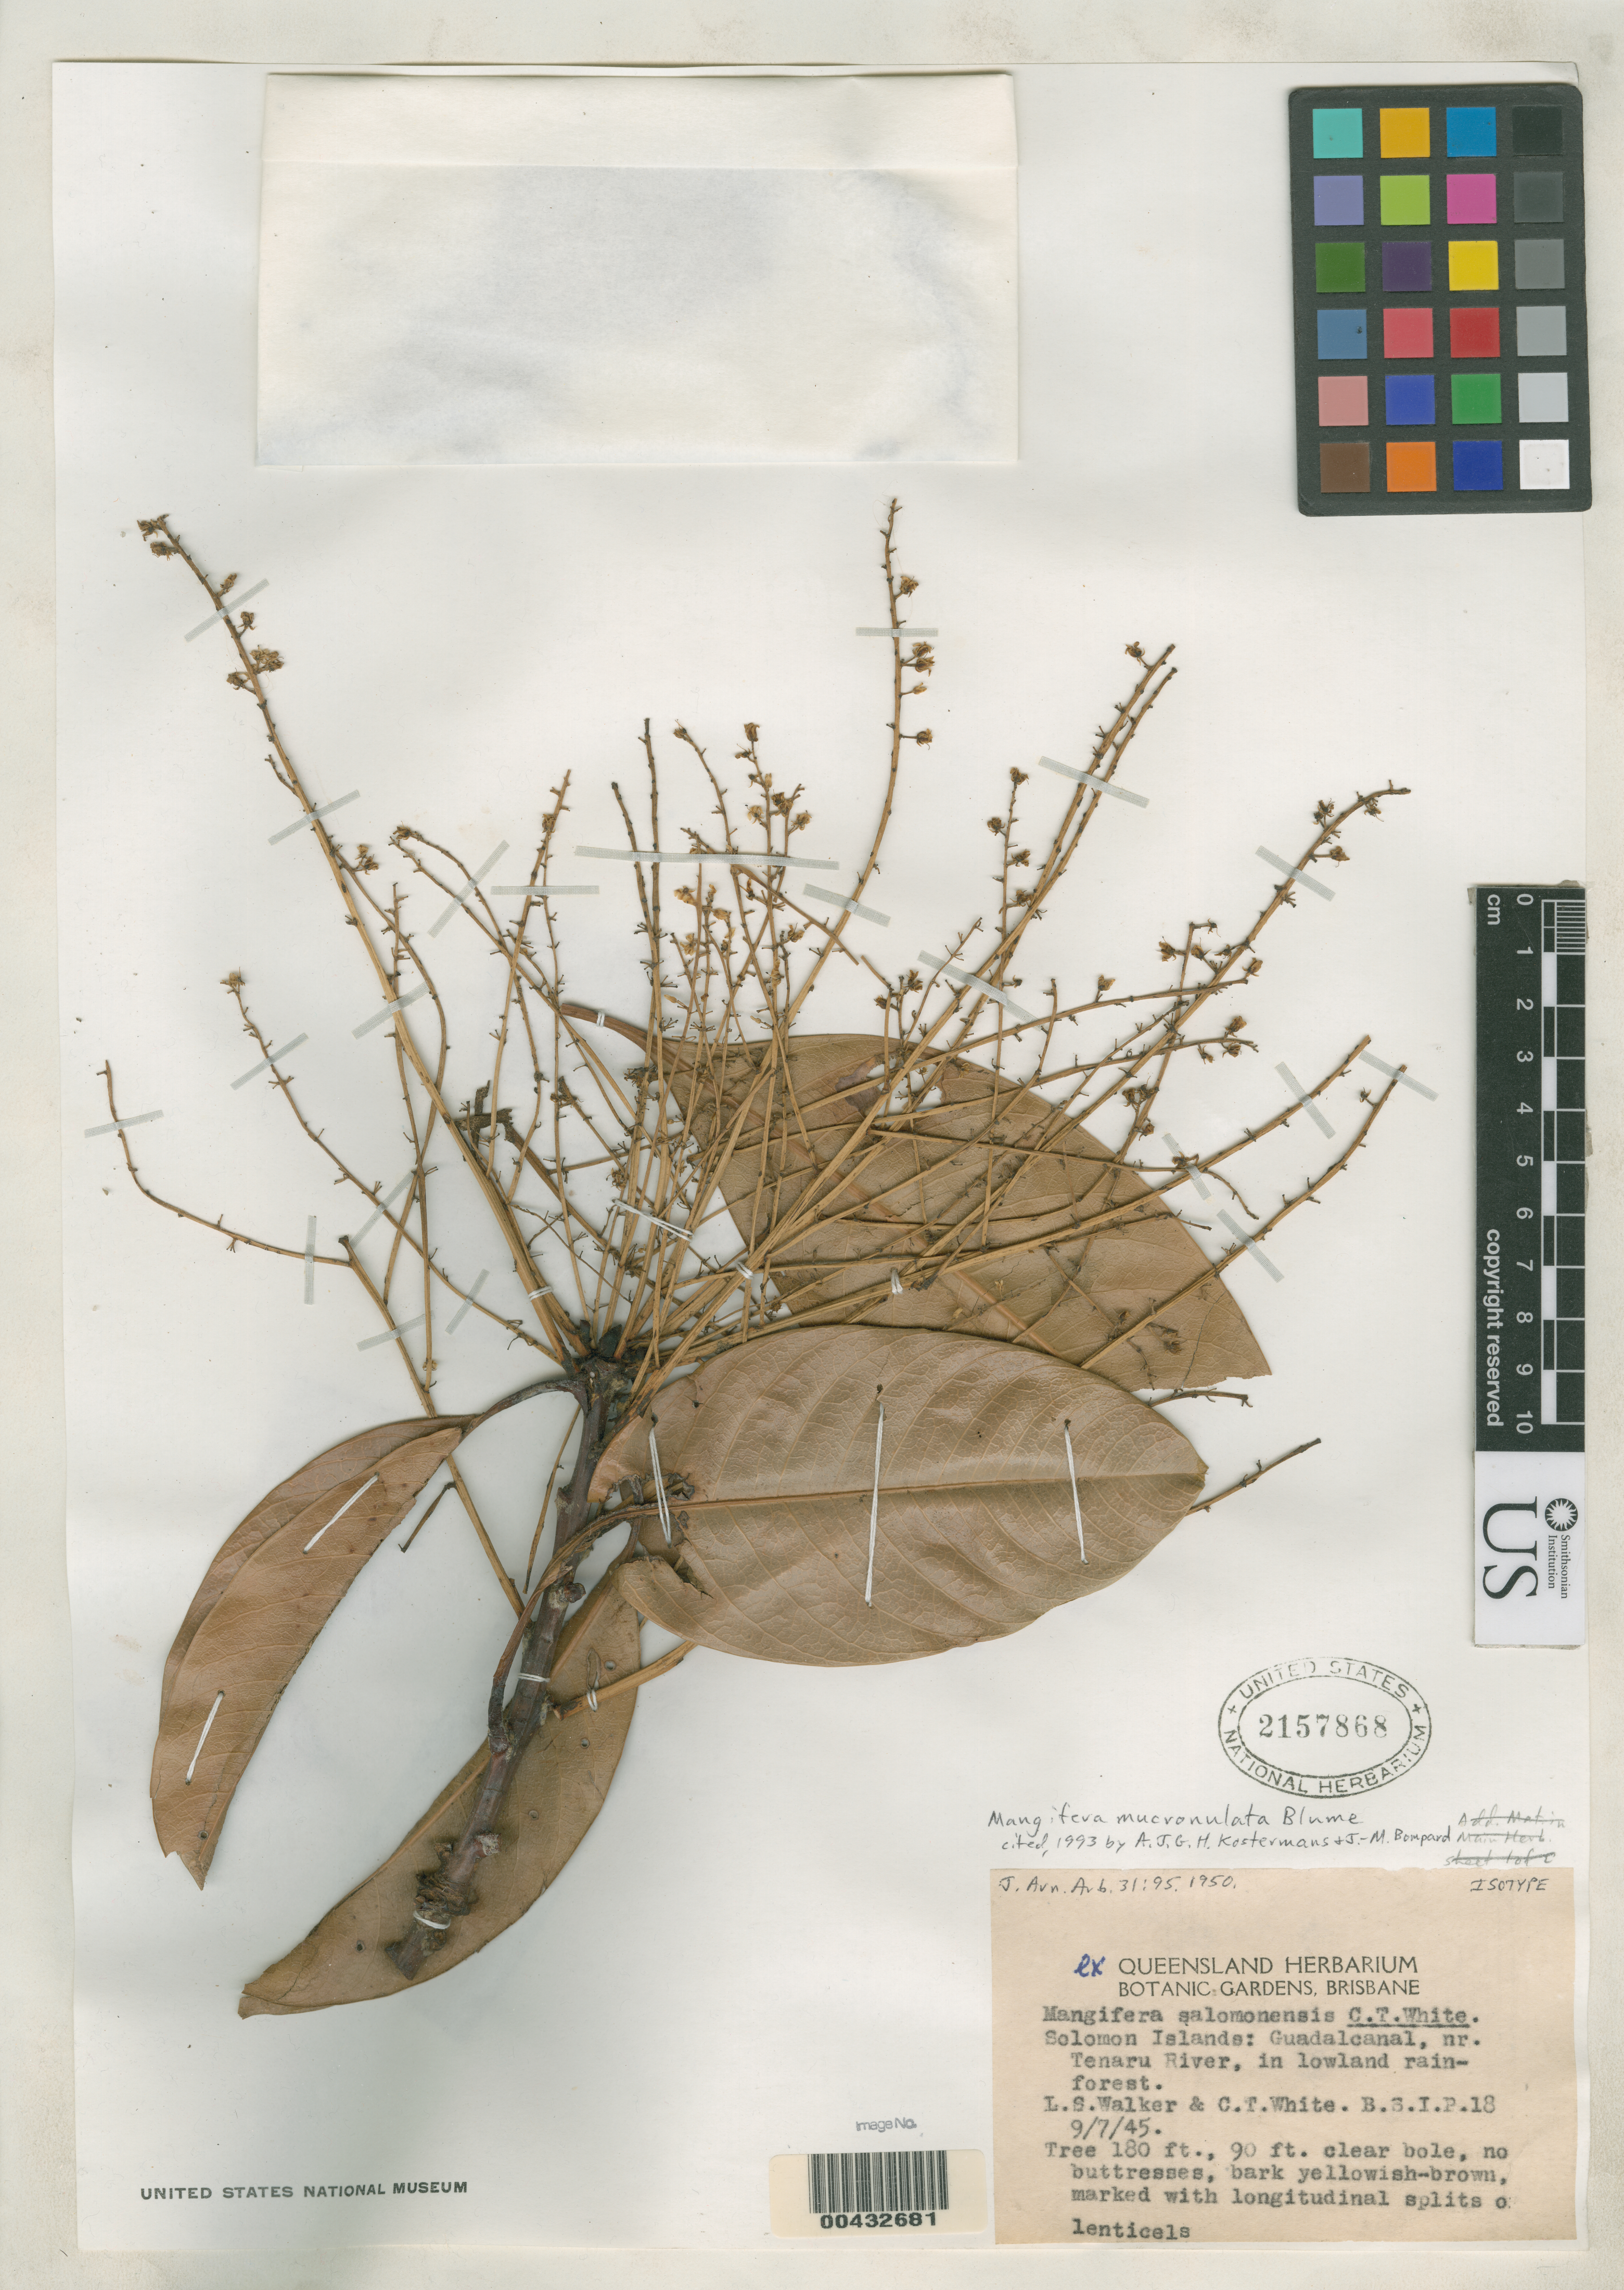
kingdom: Plantae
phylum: Tracheophyta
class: Magnoliopsida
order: Sapindales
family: Anacardiaceae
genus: Mangifera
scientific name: Mangifera salomonensis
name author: C.T. White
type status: Isotype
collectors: L. Walker & C. T. White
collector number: B.S.I.P. 18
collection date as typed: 09 Jul 1945 or 07 Sep 1945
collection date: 1945-07-09 or 1945-09-07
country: Solomon Islands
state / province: Guadalcanal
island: Guadalcanal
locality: Near Tenaru River.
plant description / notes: Currently accepted name as cited by J.G.H. Kostermans & J.-M. Bompard, 1993.; Holotype deposited at Queensland Herbarium, Brisbane.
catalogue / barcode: US 2157868